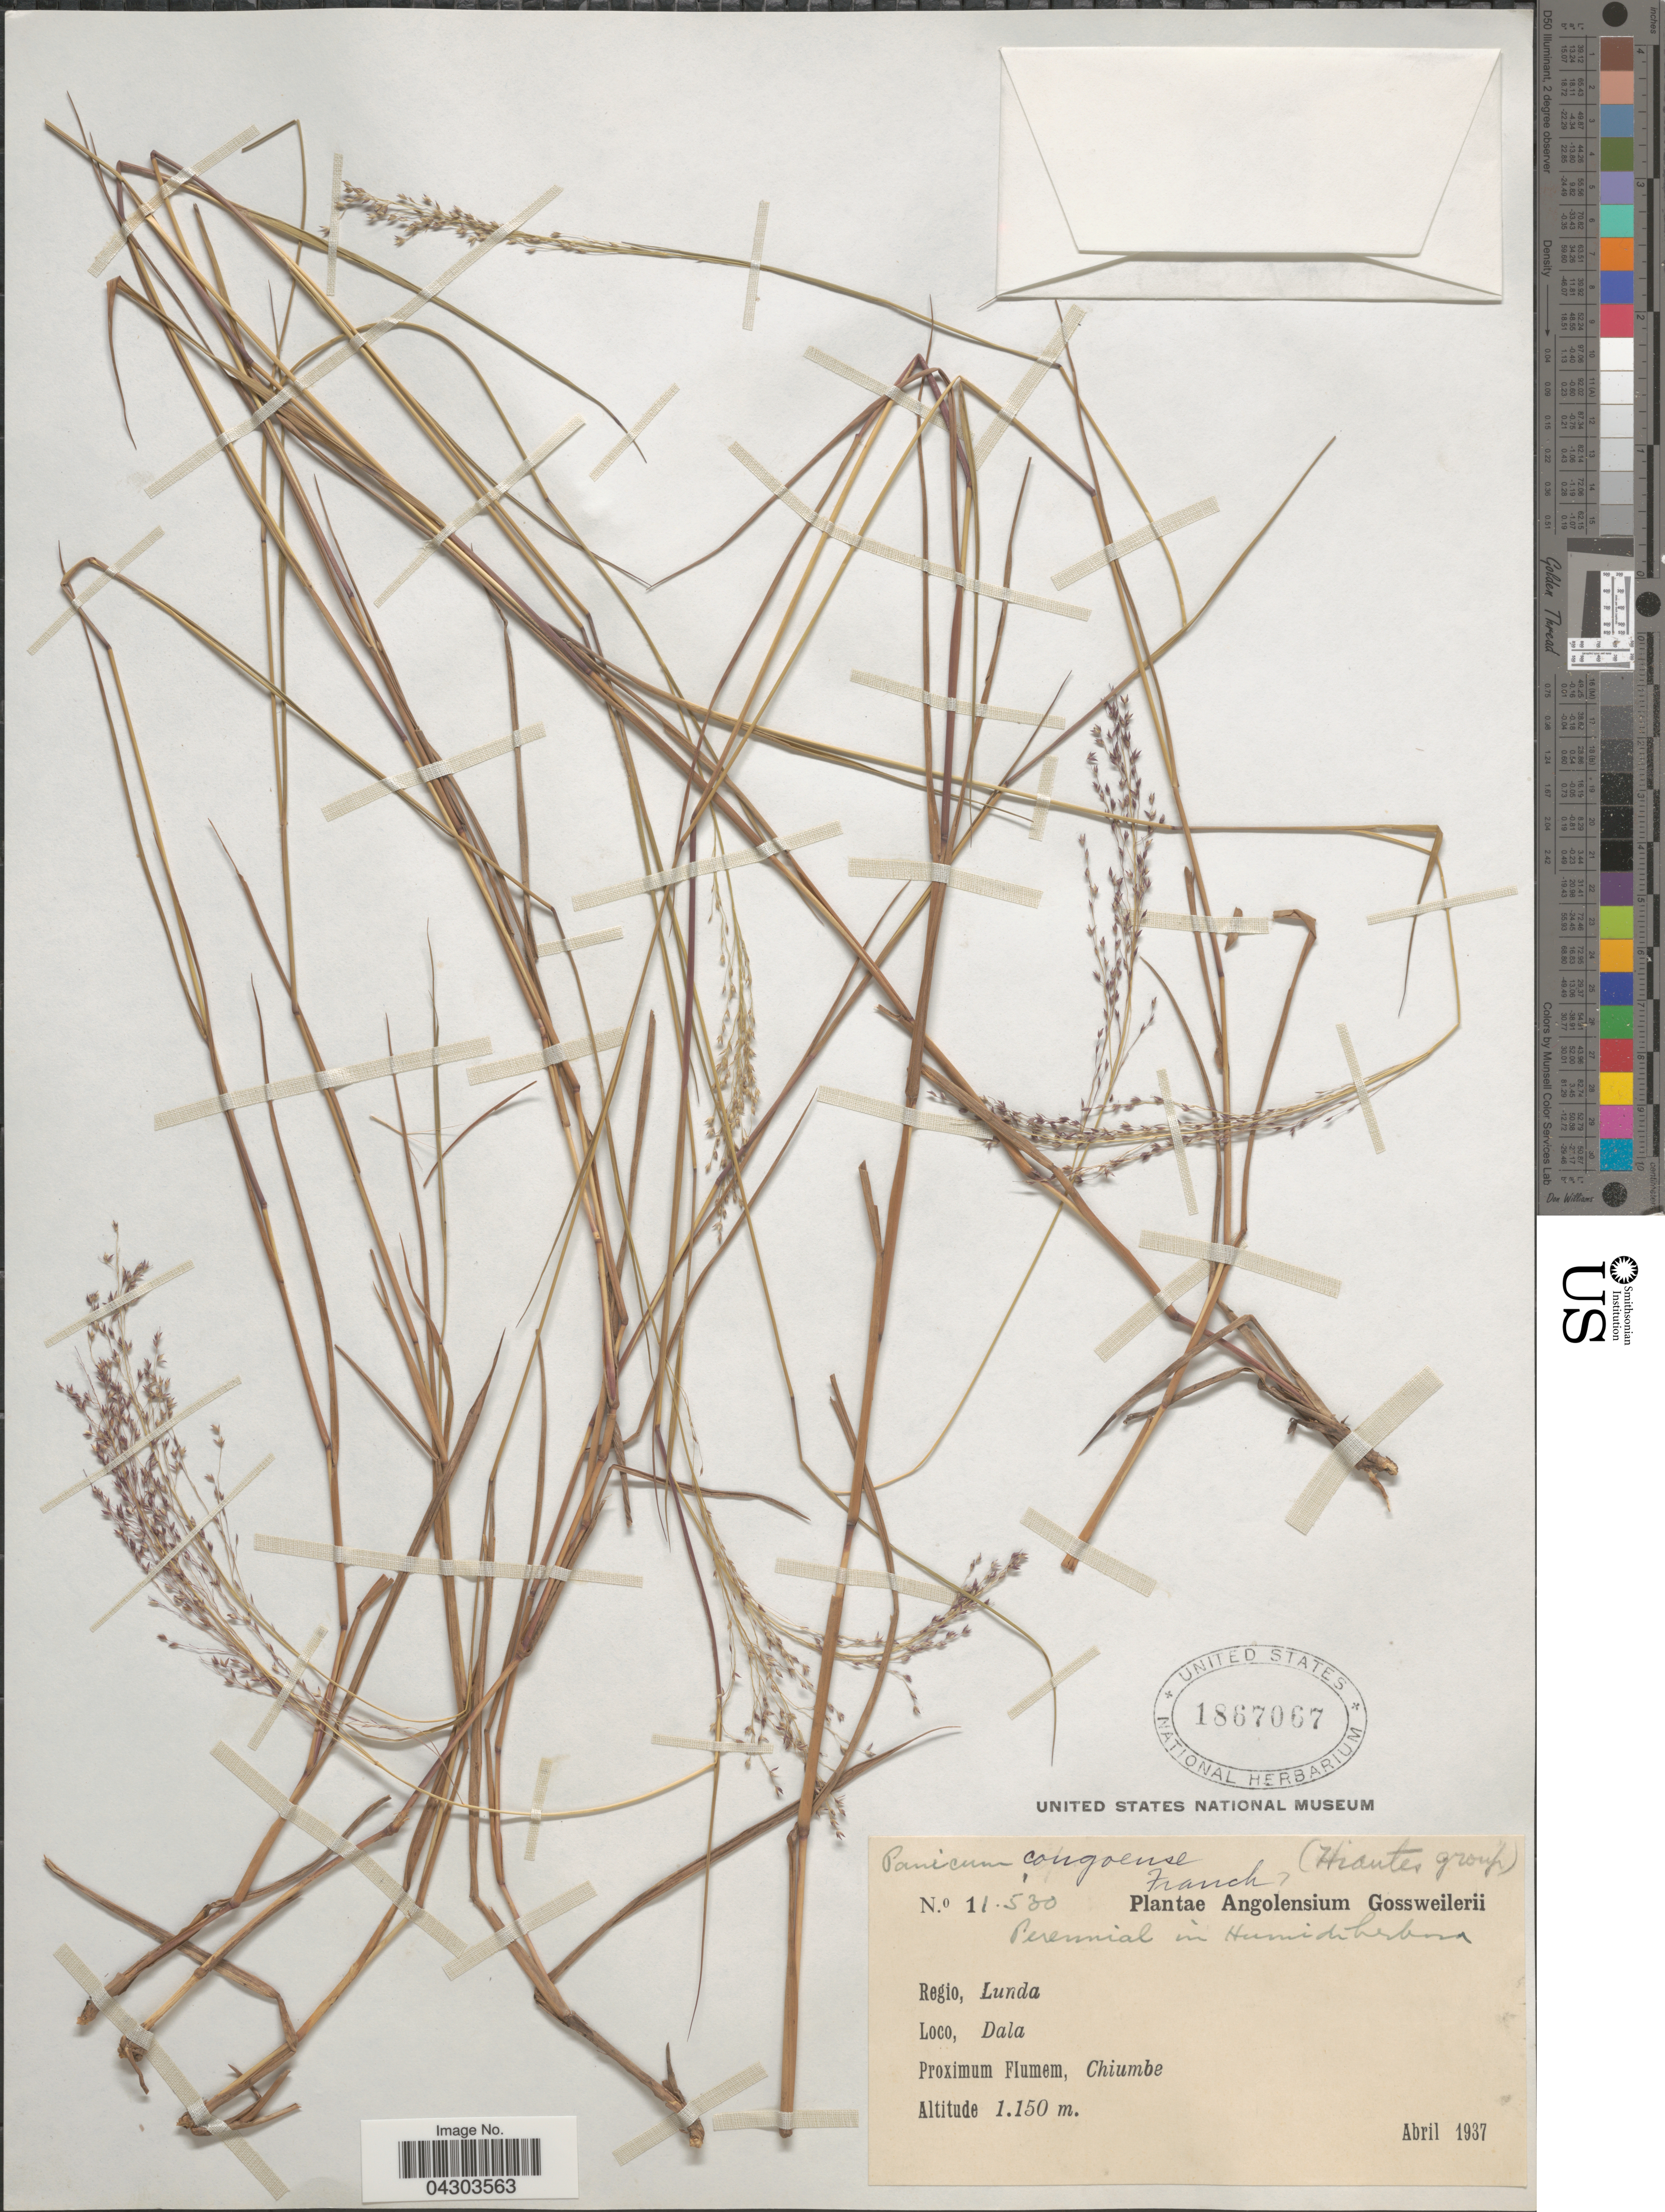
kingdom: Plantae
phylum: Tracheophyta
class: Liliopsida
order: Poales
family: Poaceae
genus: Panicum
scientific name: Panicum congoense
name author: Franch.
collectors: -. Gossweiler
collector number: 11530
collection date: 1937-04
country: Angola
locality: Angolensium. Regio, Lunda. Dala. Proximum Flumem, Chiumbe.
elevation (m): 1150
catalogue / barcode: US 1867067